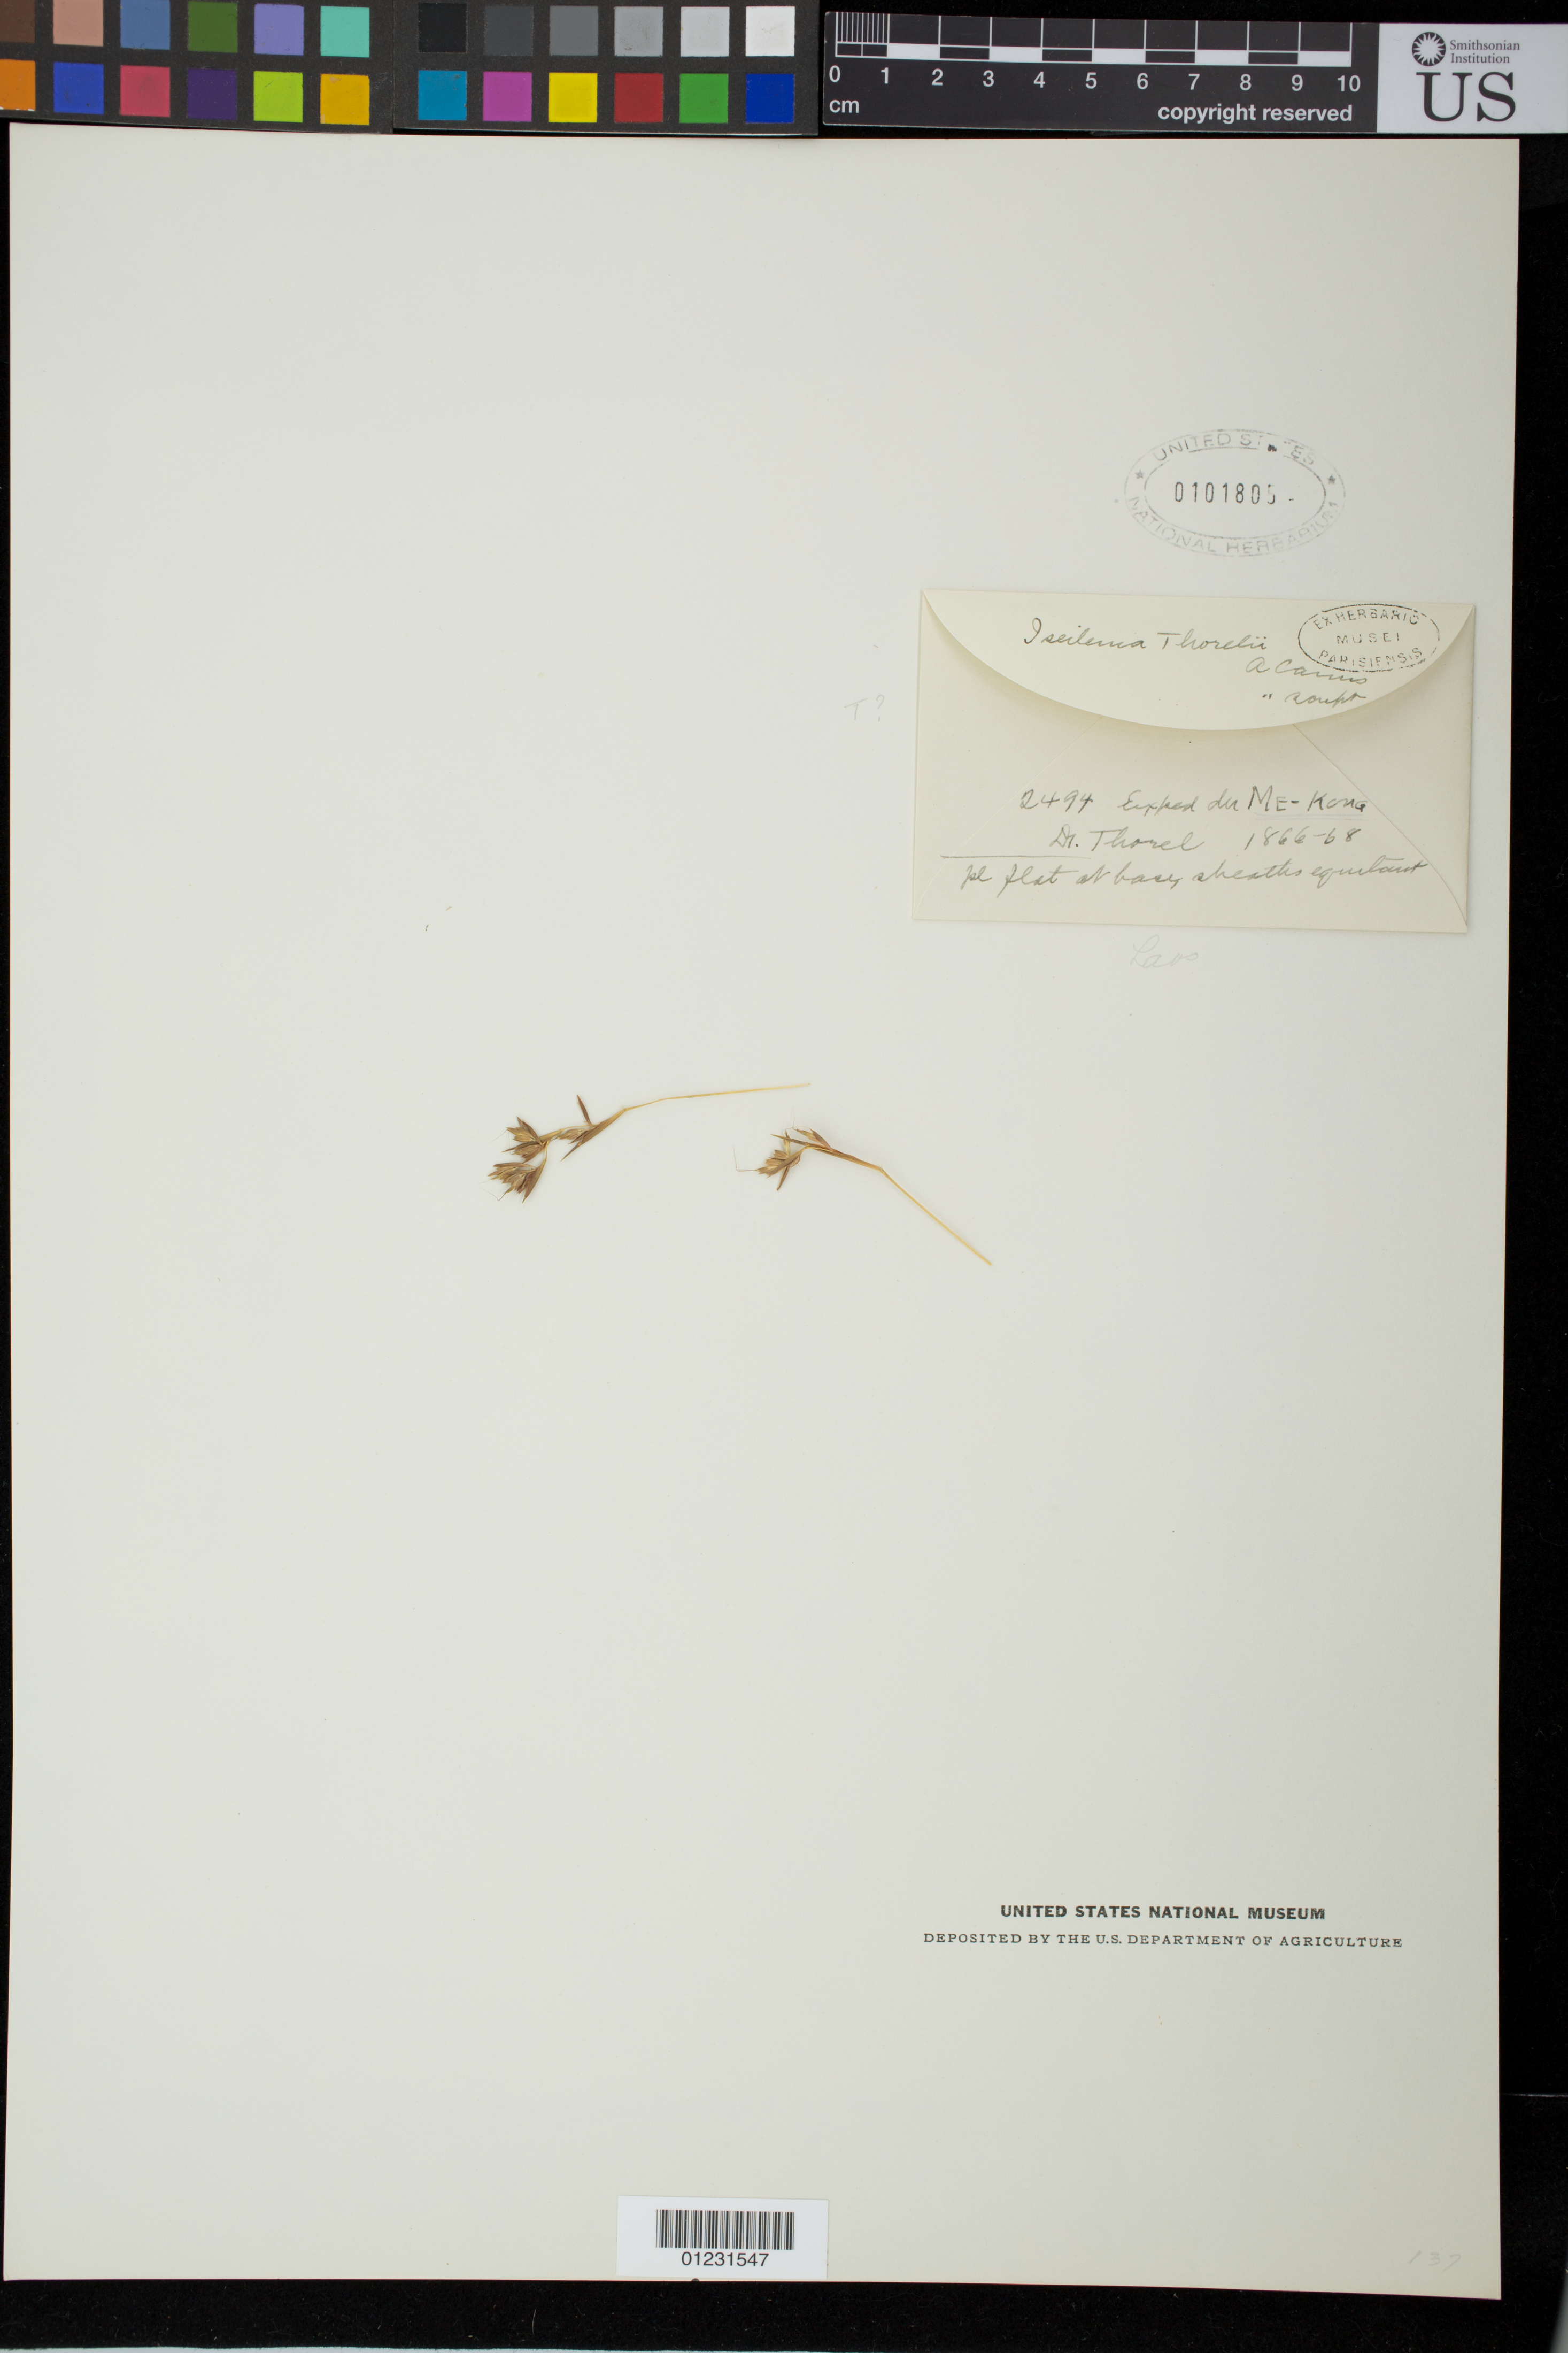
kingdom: Plantae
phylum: Tracheophyta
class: Liliopsida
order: Poales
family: Poaceae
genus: Iseilema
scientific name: Iseilema thorelii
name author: A. Camus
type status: Type Collection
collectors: C. Thorel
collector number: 2494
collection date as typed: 1866 to -- --- 1868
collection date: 1866/1868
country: Vietnam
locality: Me-kong.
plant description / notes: Fragmentary material of type specimen ex herb. Paris.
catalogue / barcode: US 101805